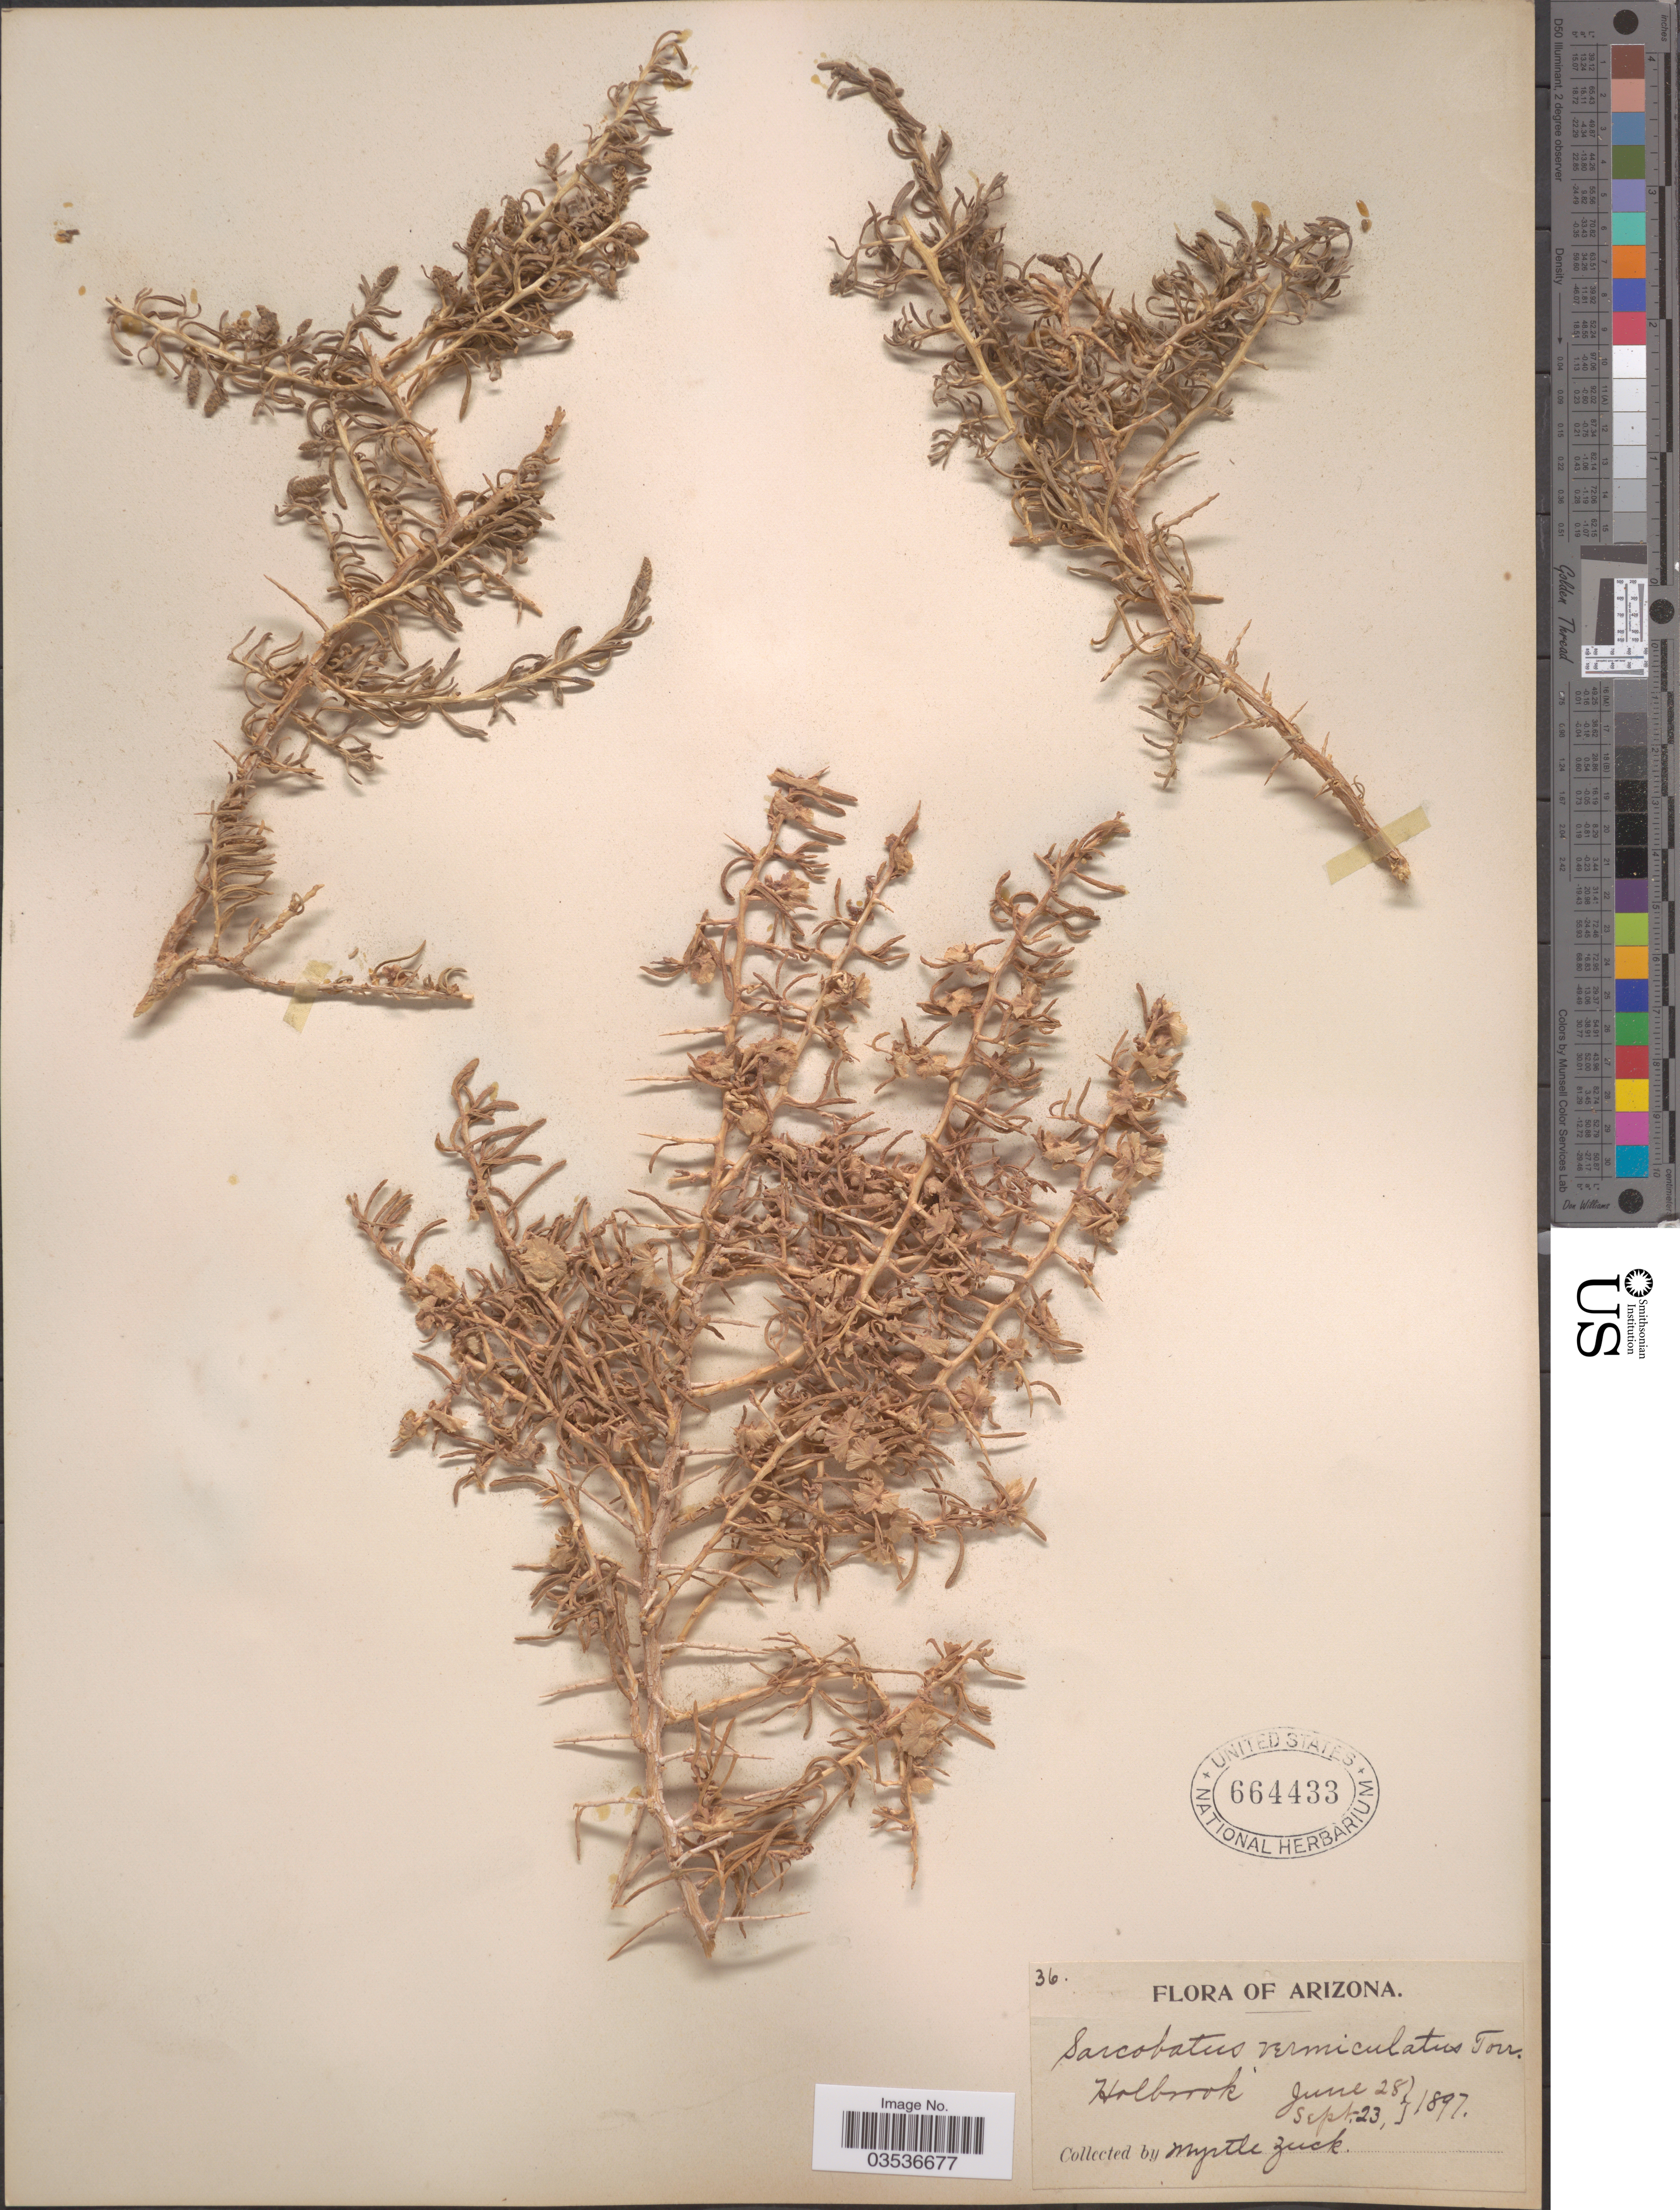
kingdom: Plantae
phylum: Tracheophyta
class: Magnoliopsida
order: Caryophyllales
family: Sarcobataceae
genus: Sarcobatus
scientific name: Sarcobatus vermiculatus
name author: (Hook.) Torr.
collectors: M. Zuck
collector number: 36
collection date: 1897-06-28/1897-09-23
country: United States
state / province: Arizona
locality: Holbrook.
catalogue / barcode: US 664433